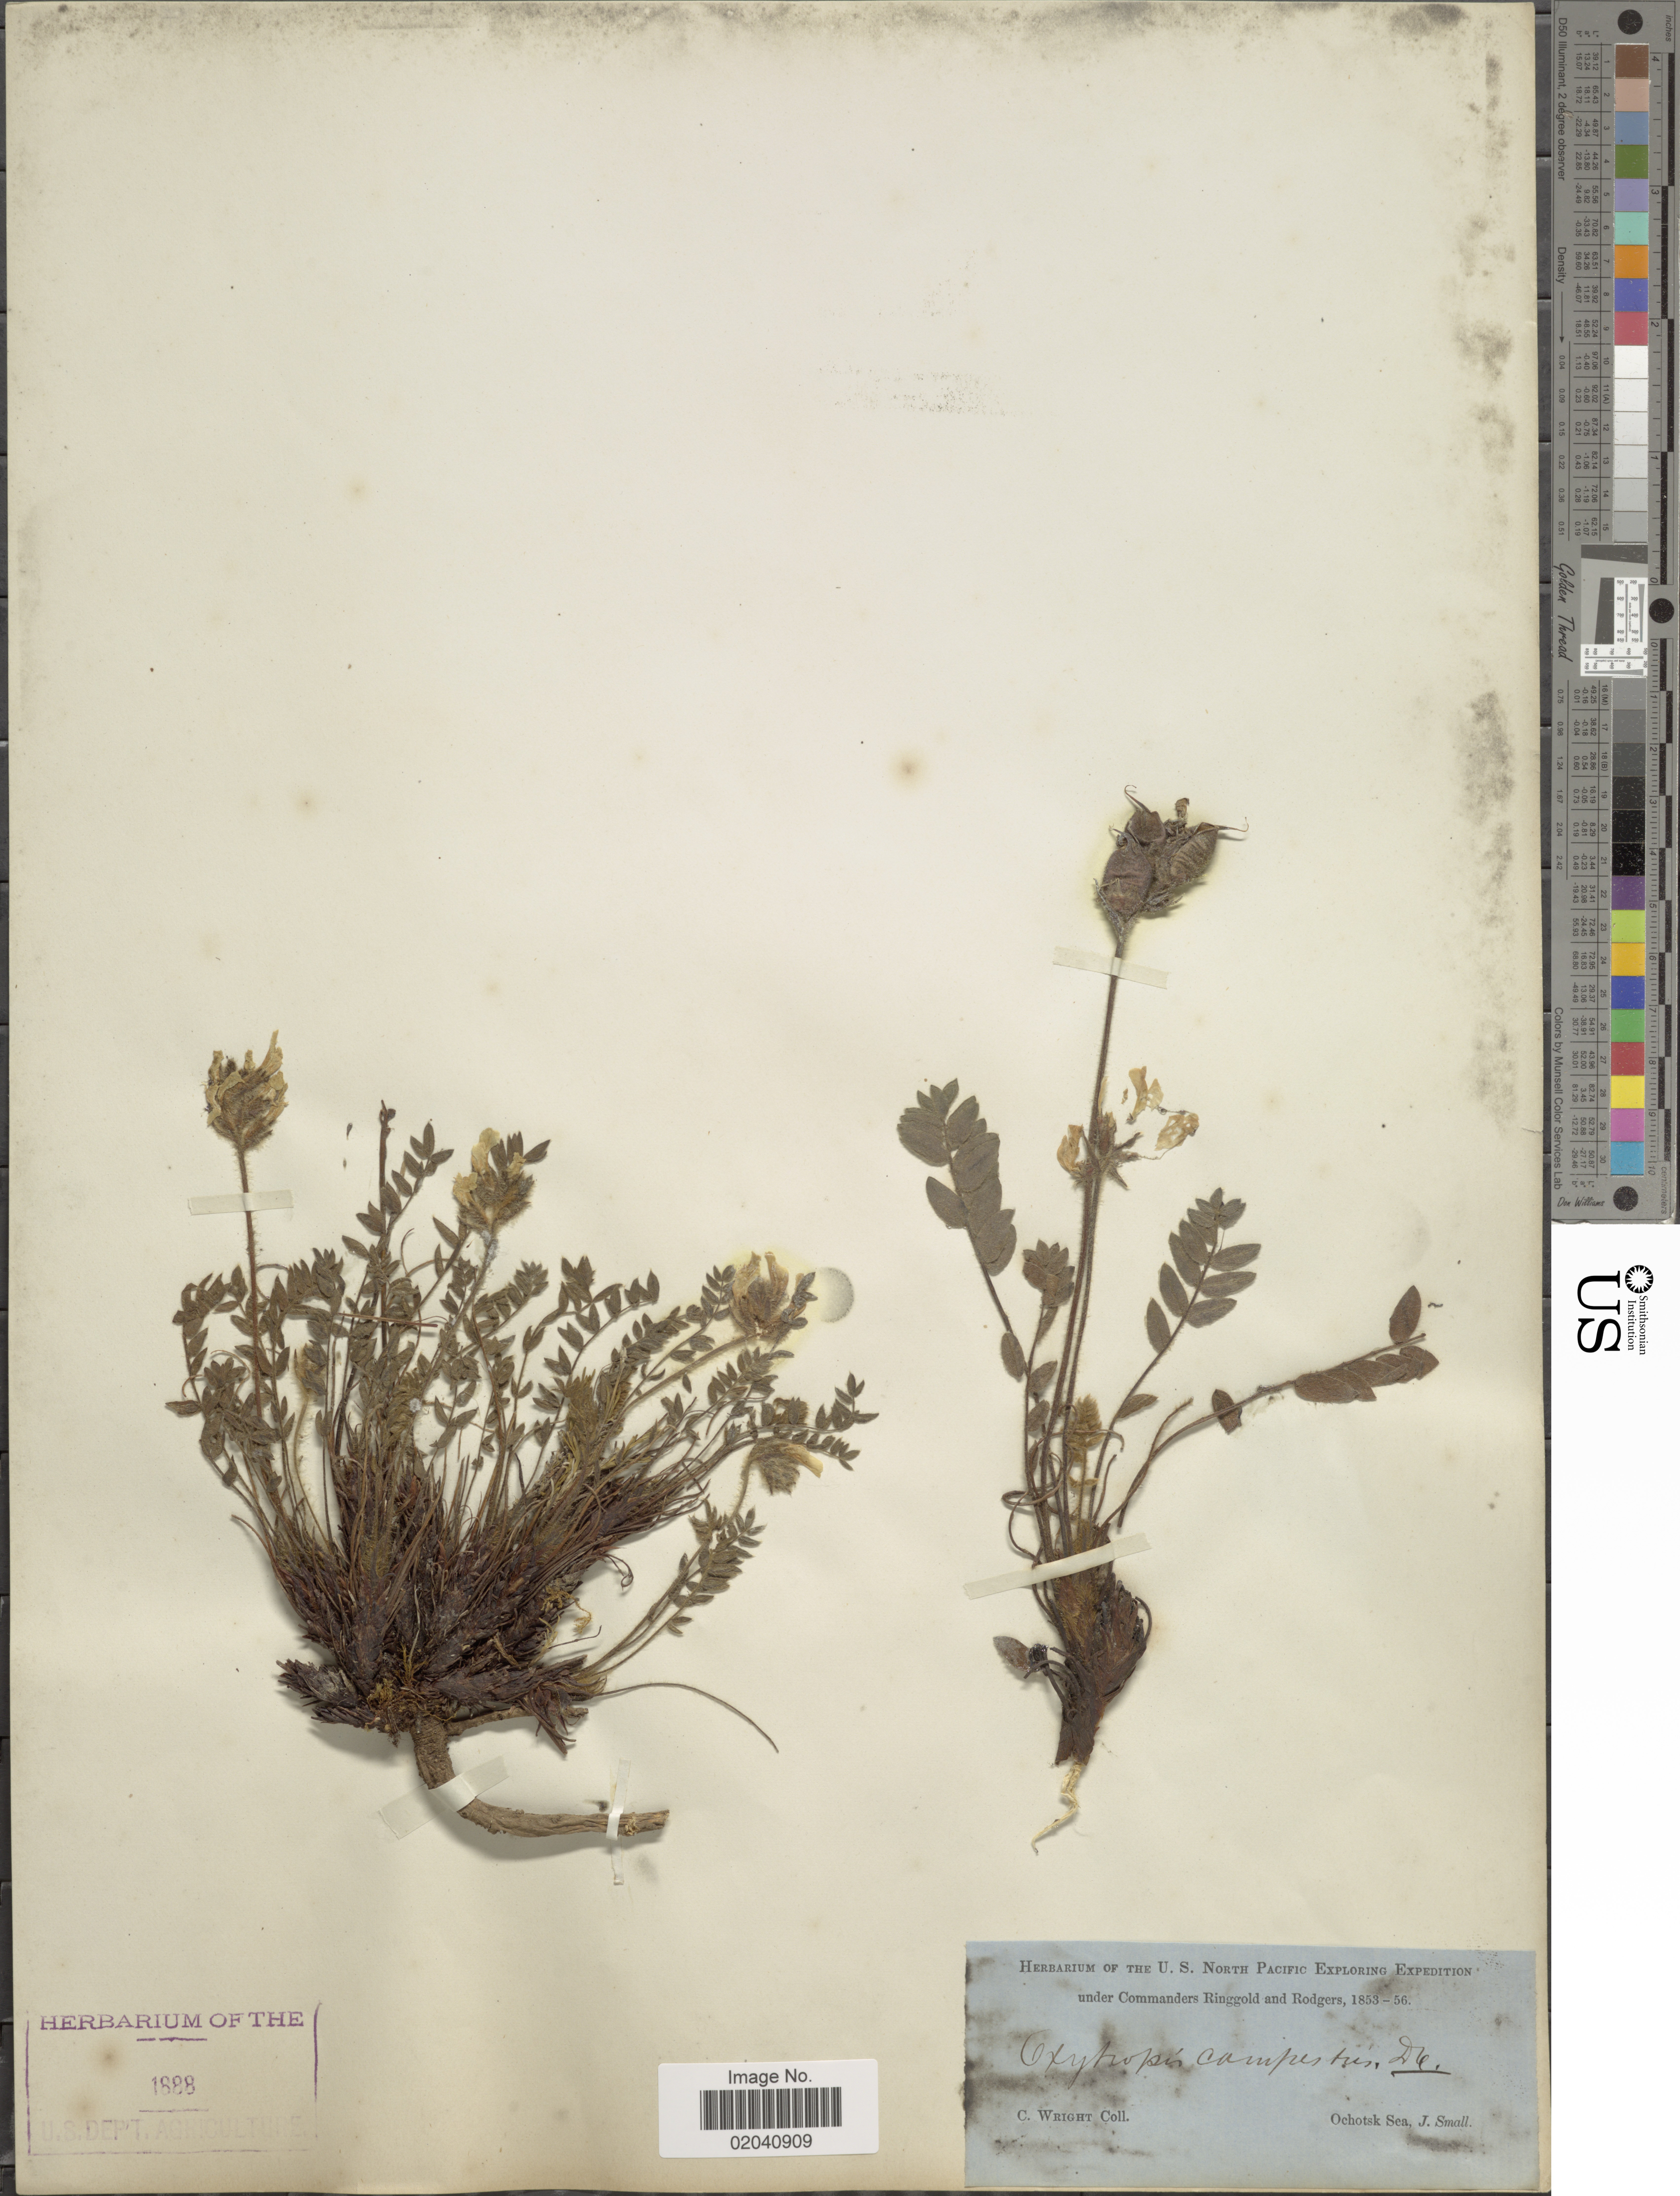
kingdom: Plantae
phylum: Tracheophyta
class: Magnoliopsida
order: Fabales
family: Fabaceae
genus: Oxytropis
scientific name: Oxytropis campestris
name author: (L.) DC.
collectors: C. Wright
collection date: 1853/1856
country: Russian Federation